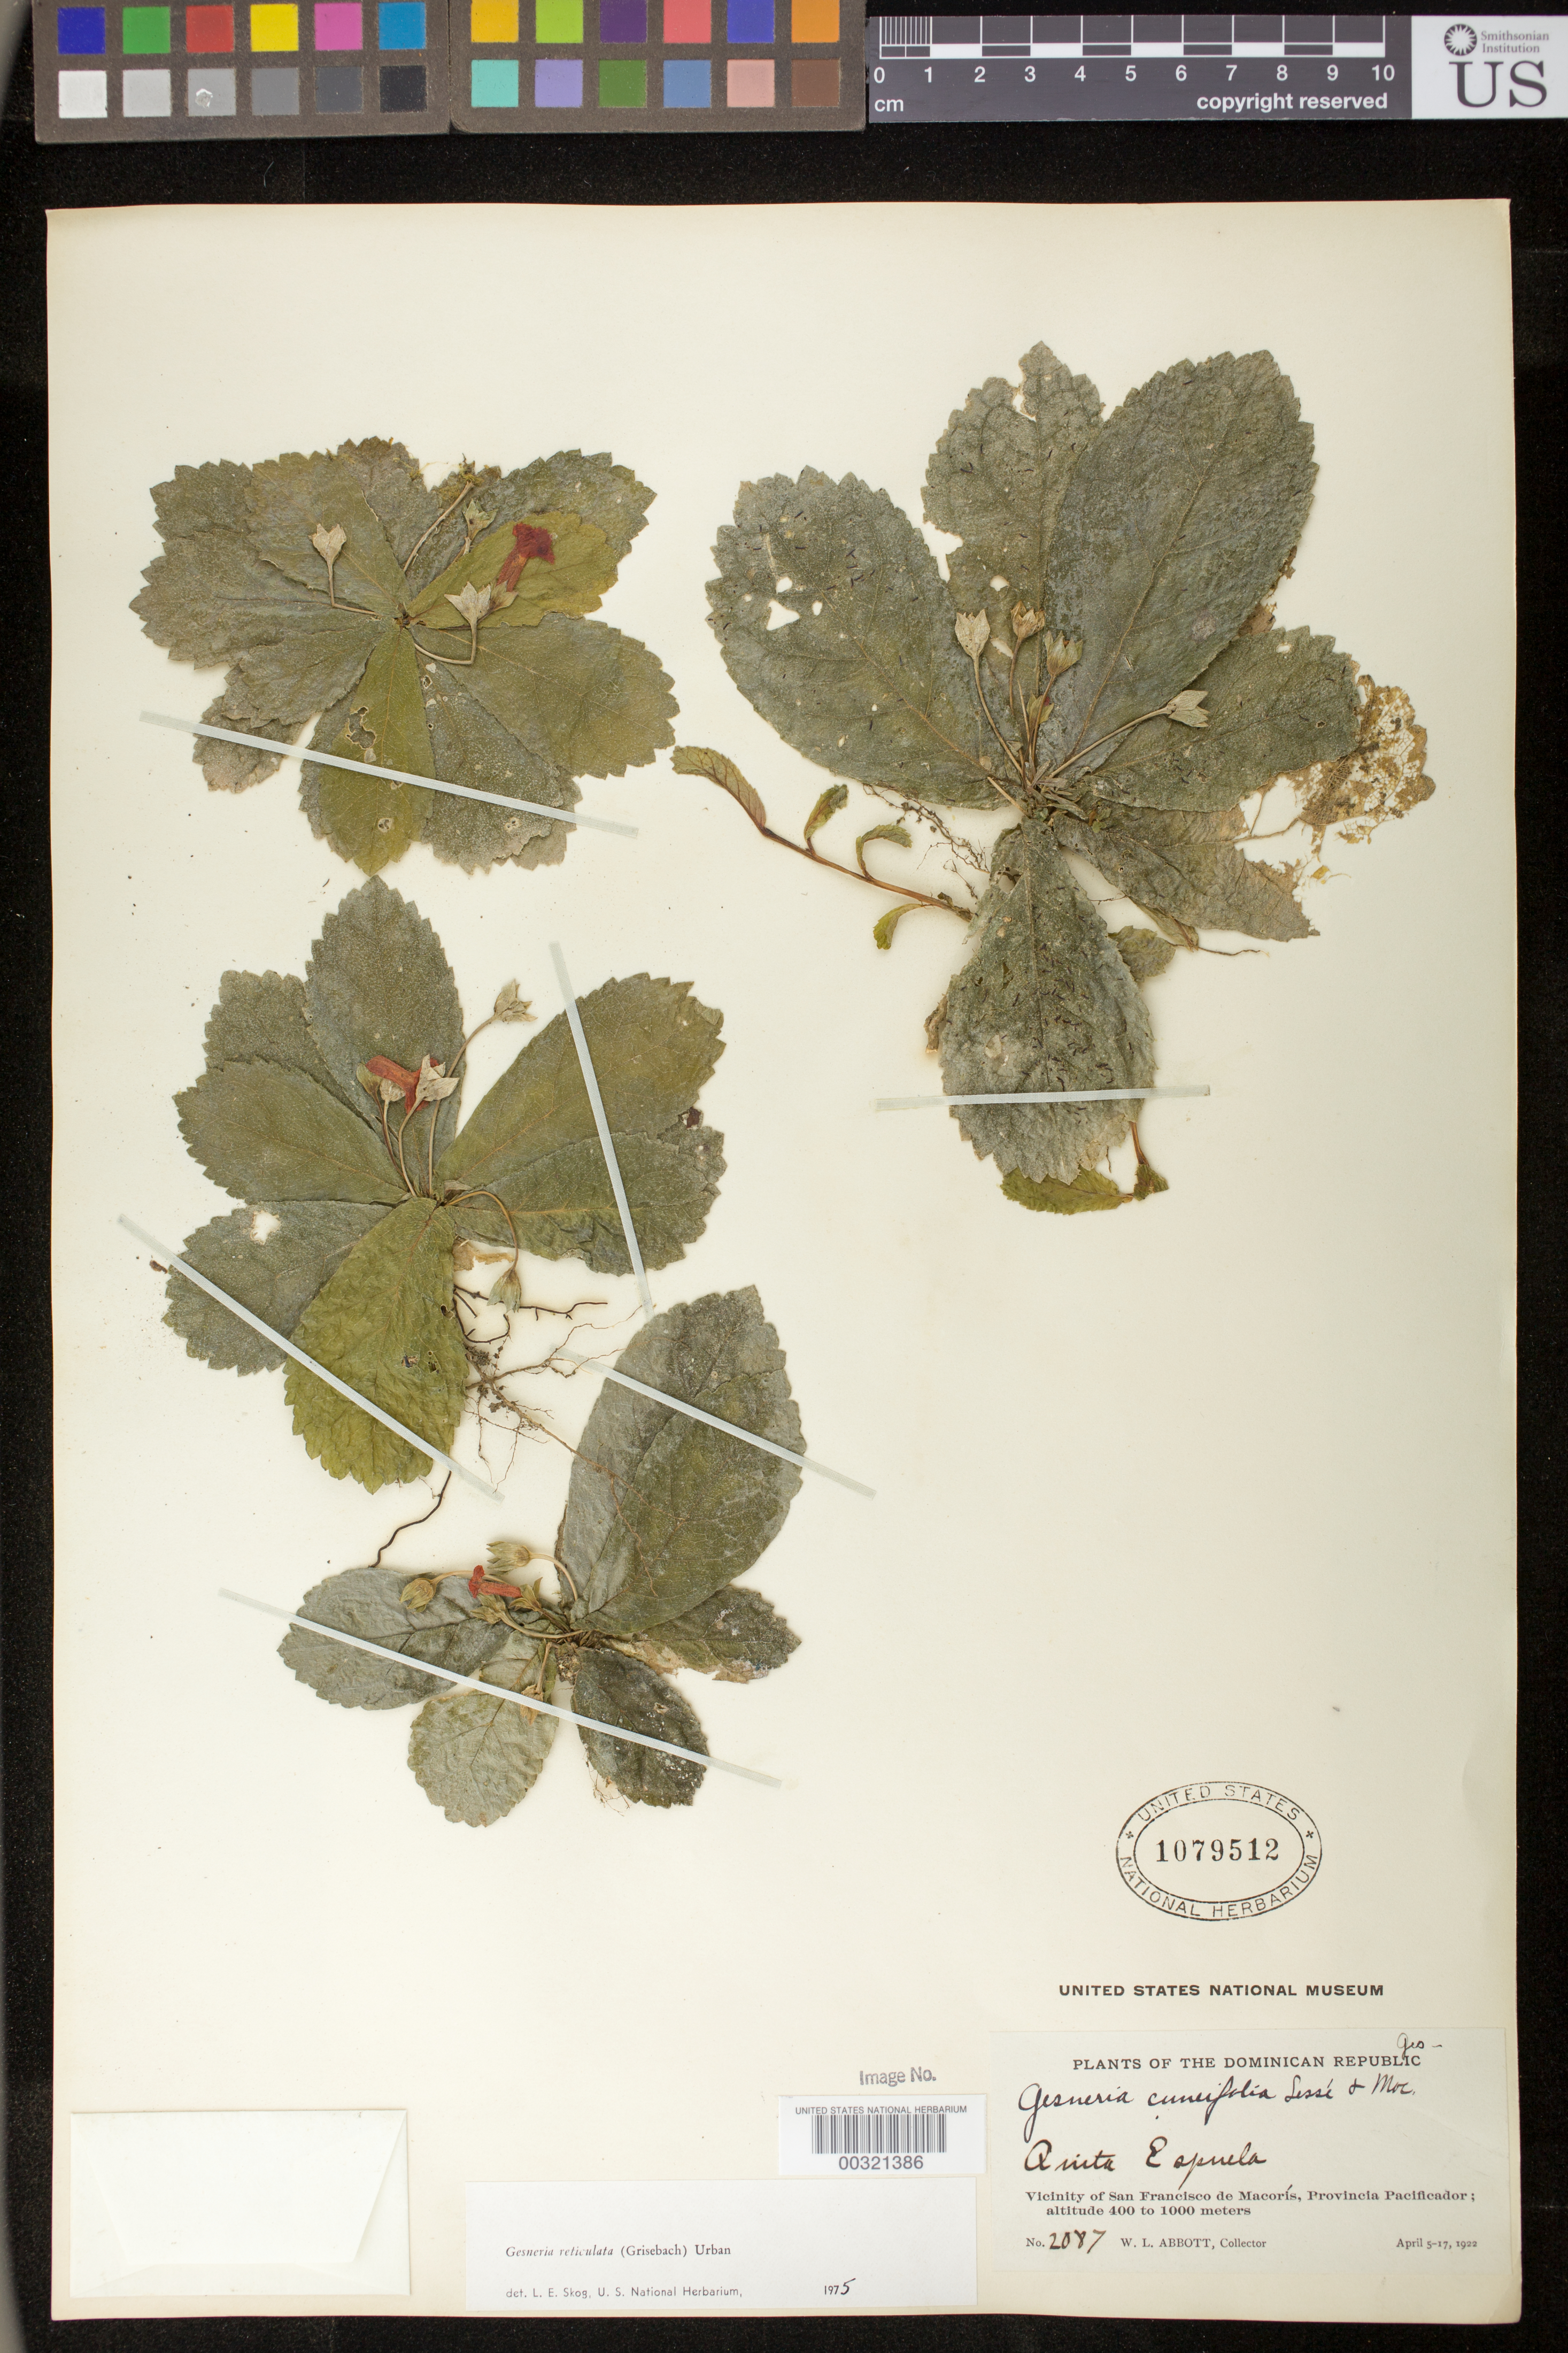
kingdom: Plantae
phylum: Tracheophyta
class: Magnoliopsida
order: Lamiales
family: Gesneriaceae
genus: Gesneria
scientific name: Gesneria reticulata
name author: (Griseb.) Urb.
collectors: W. L. Abbott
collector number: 2087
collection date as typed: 5-17 Apr 1922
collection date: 1922-04-05/1922-04-17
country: Dominican Republic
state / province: Duarte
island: Hispaniola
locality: Vicinity of San Francisco de Macoris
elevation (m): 400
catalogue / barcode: US 1079512